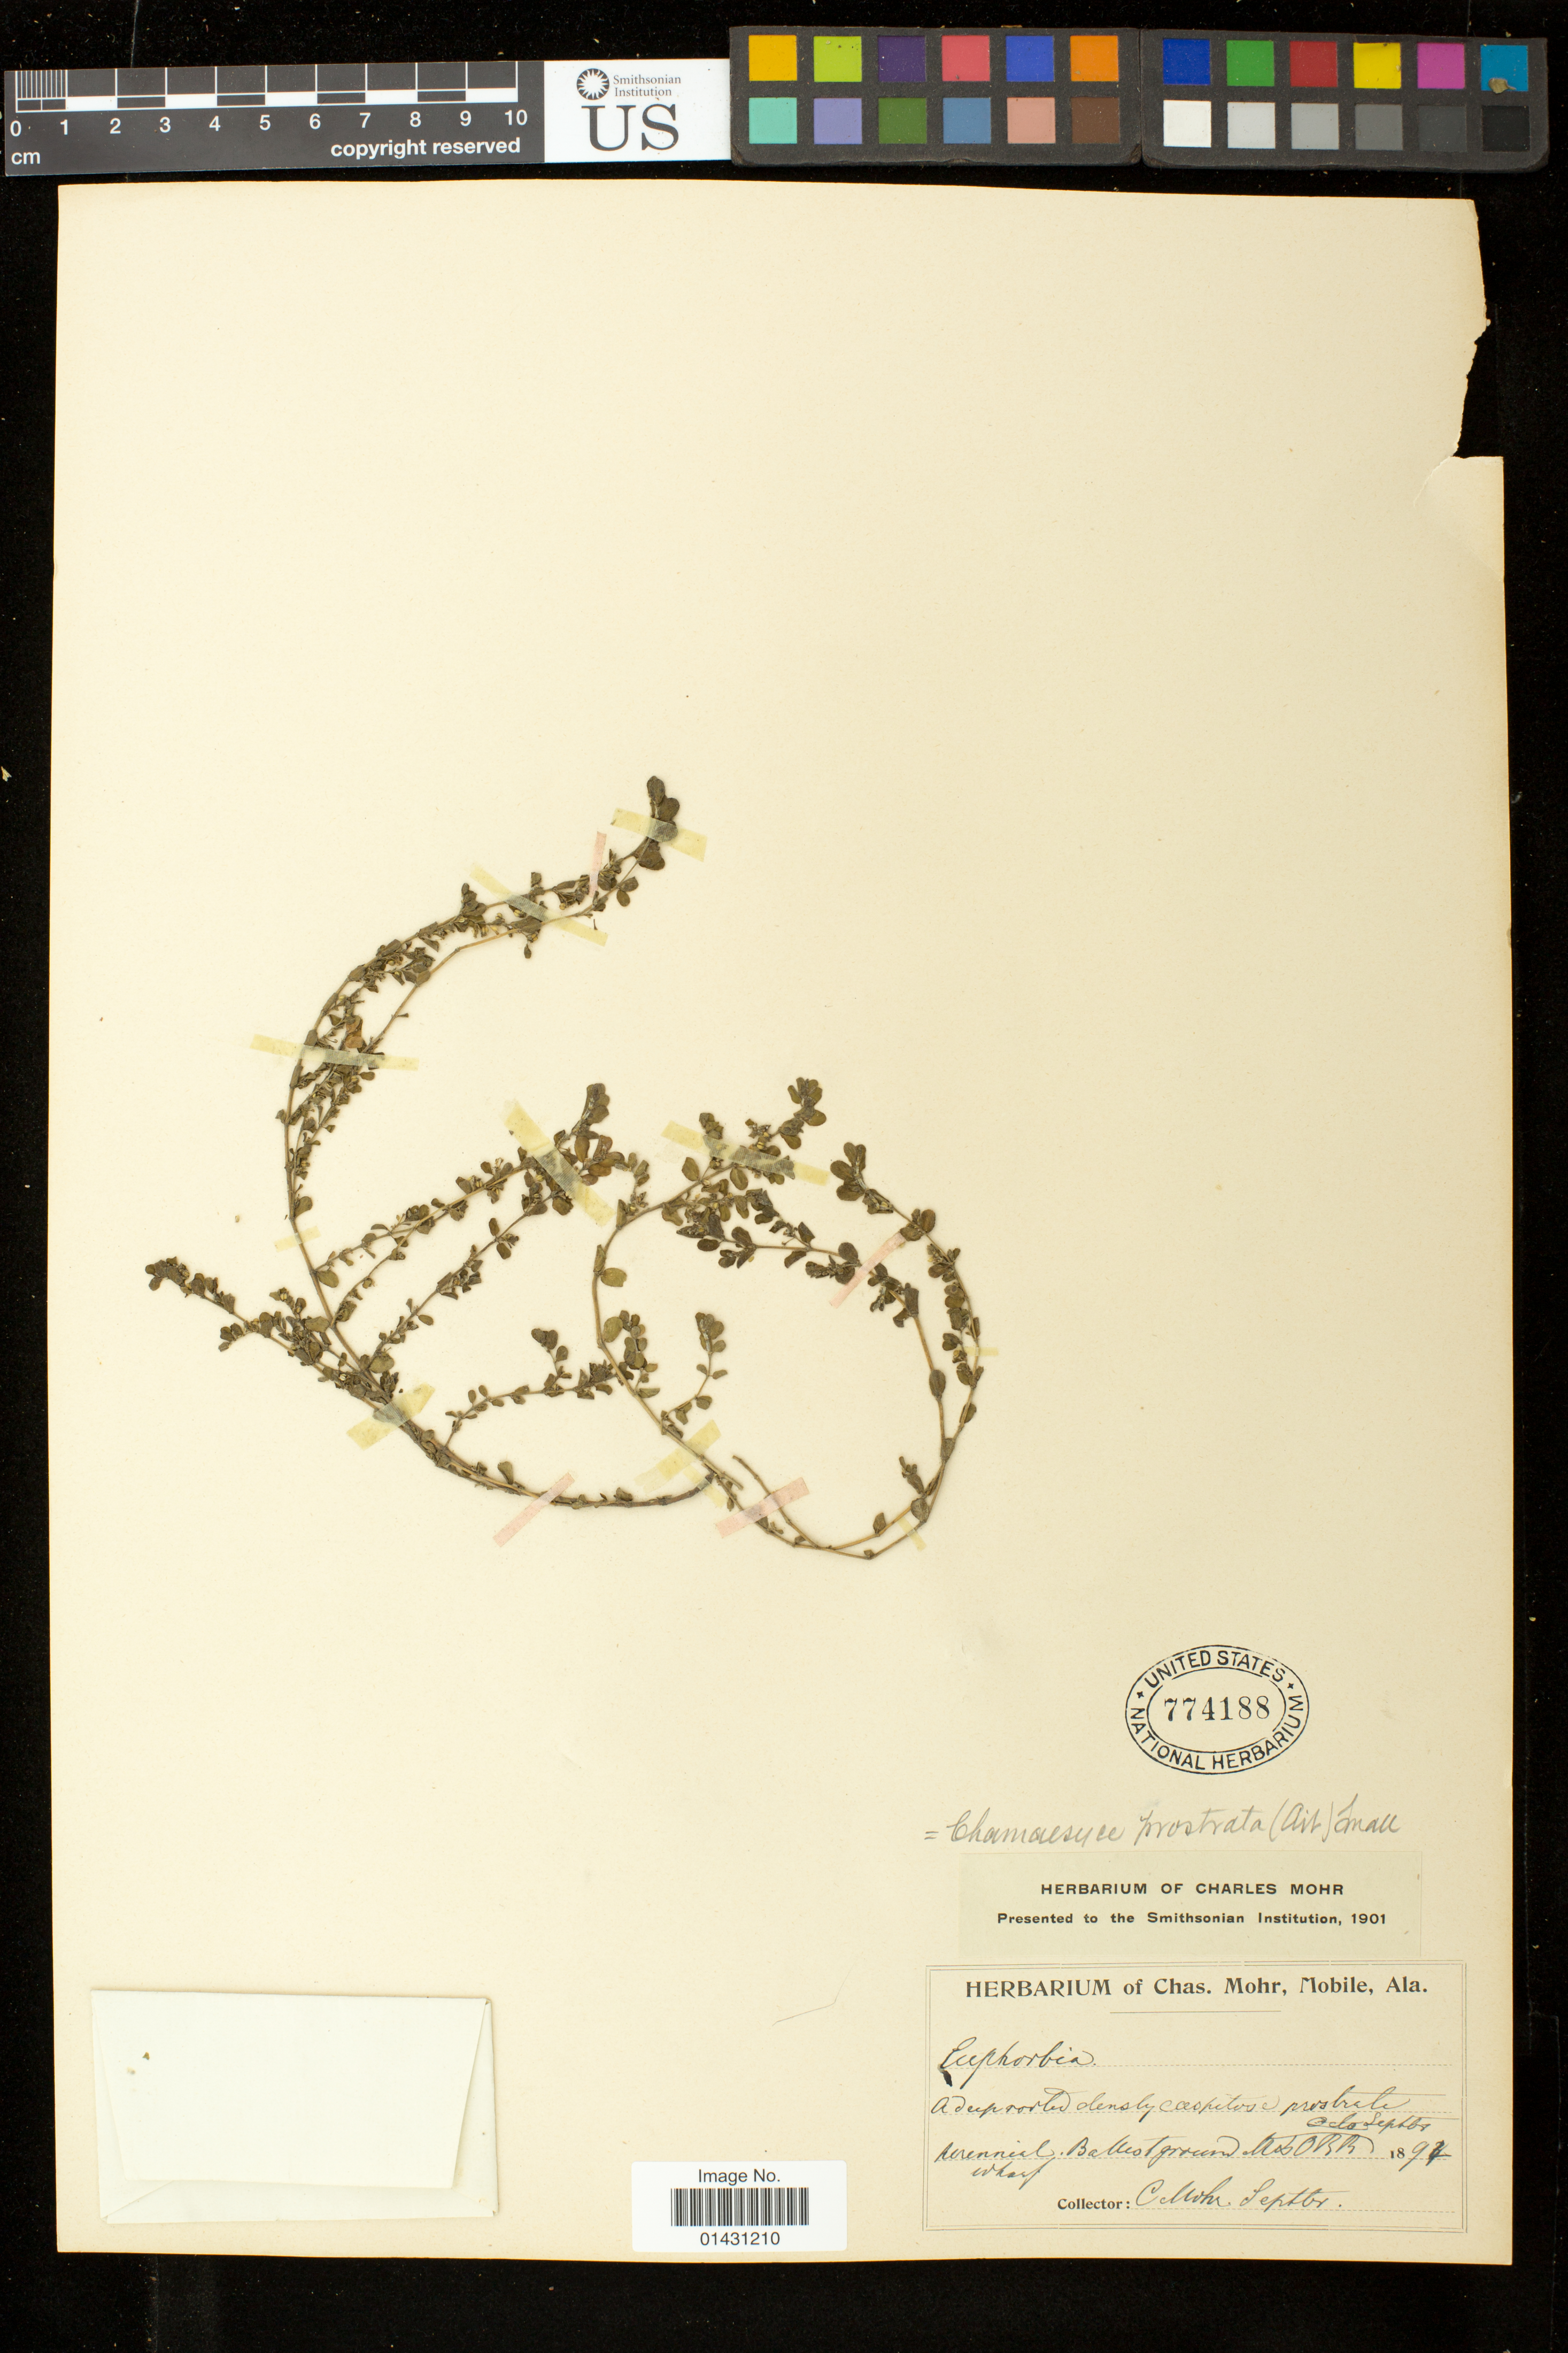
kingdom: Plantae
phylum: Tracheophyta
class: Magnoliopsida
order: Malpighiales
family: Euphorbiaceae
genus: Euphorbia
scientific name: Euphorbia prostrata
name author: Aiton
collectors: C. T. Mohr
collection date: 1894-09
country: United States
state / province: Alabama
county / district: Mobile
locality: Ballast ground M&ORR wharf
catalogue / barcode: US 774188